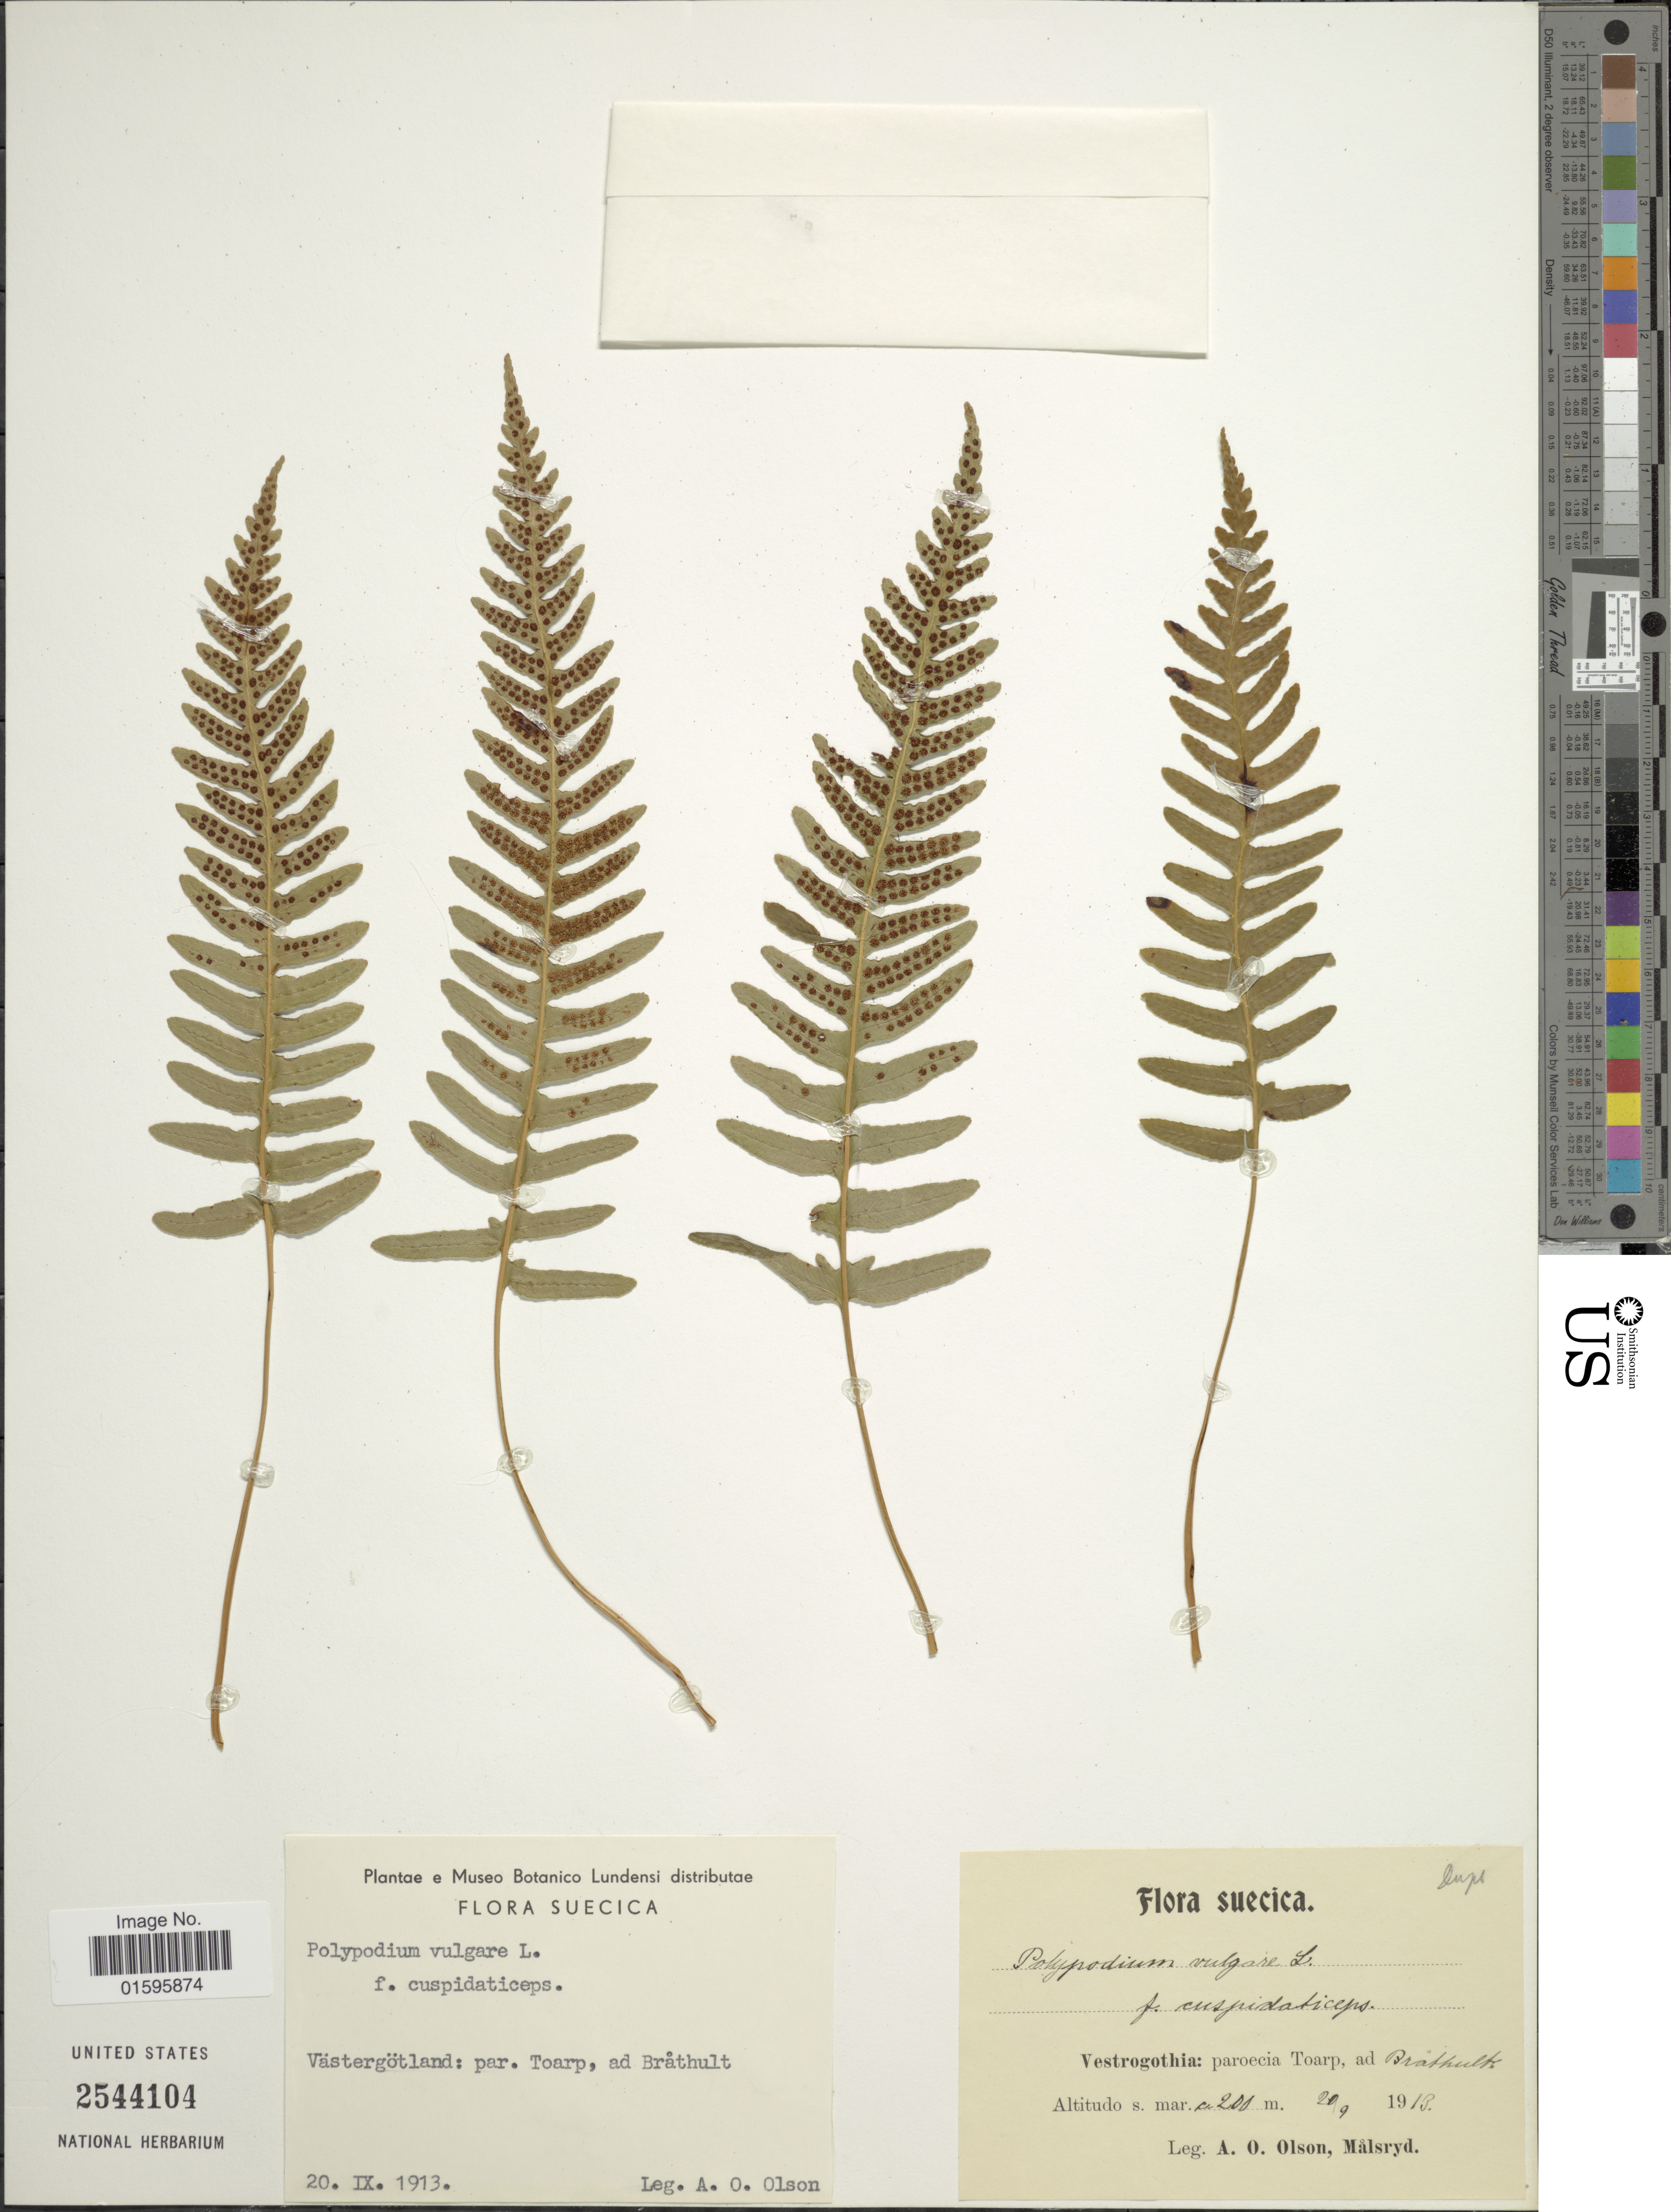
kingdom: Plantae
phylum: Tracheophyta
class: Polypodiopsida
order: Polypodiales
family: Polypodiaceae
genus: Polypodium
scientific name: Polypodium vulgare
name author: L.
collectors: A. Olson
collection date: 1913-09-20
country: Sweden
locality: Suecia, Vastergotland: par. Toarp, ad Brathult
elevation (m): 200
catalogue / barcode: US 2544104